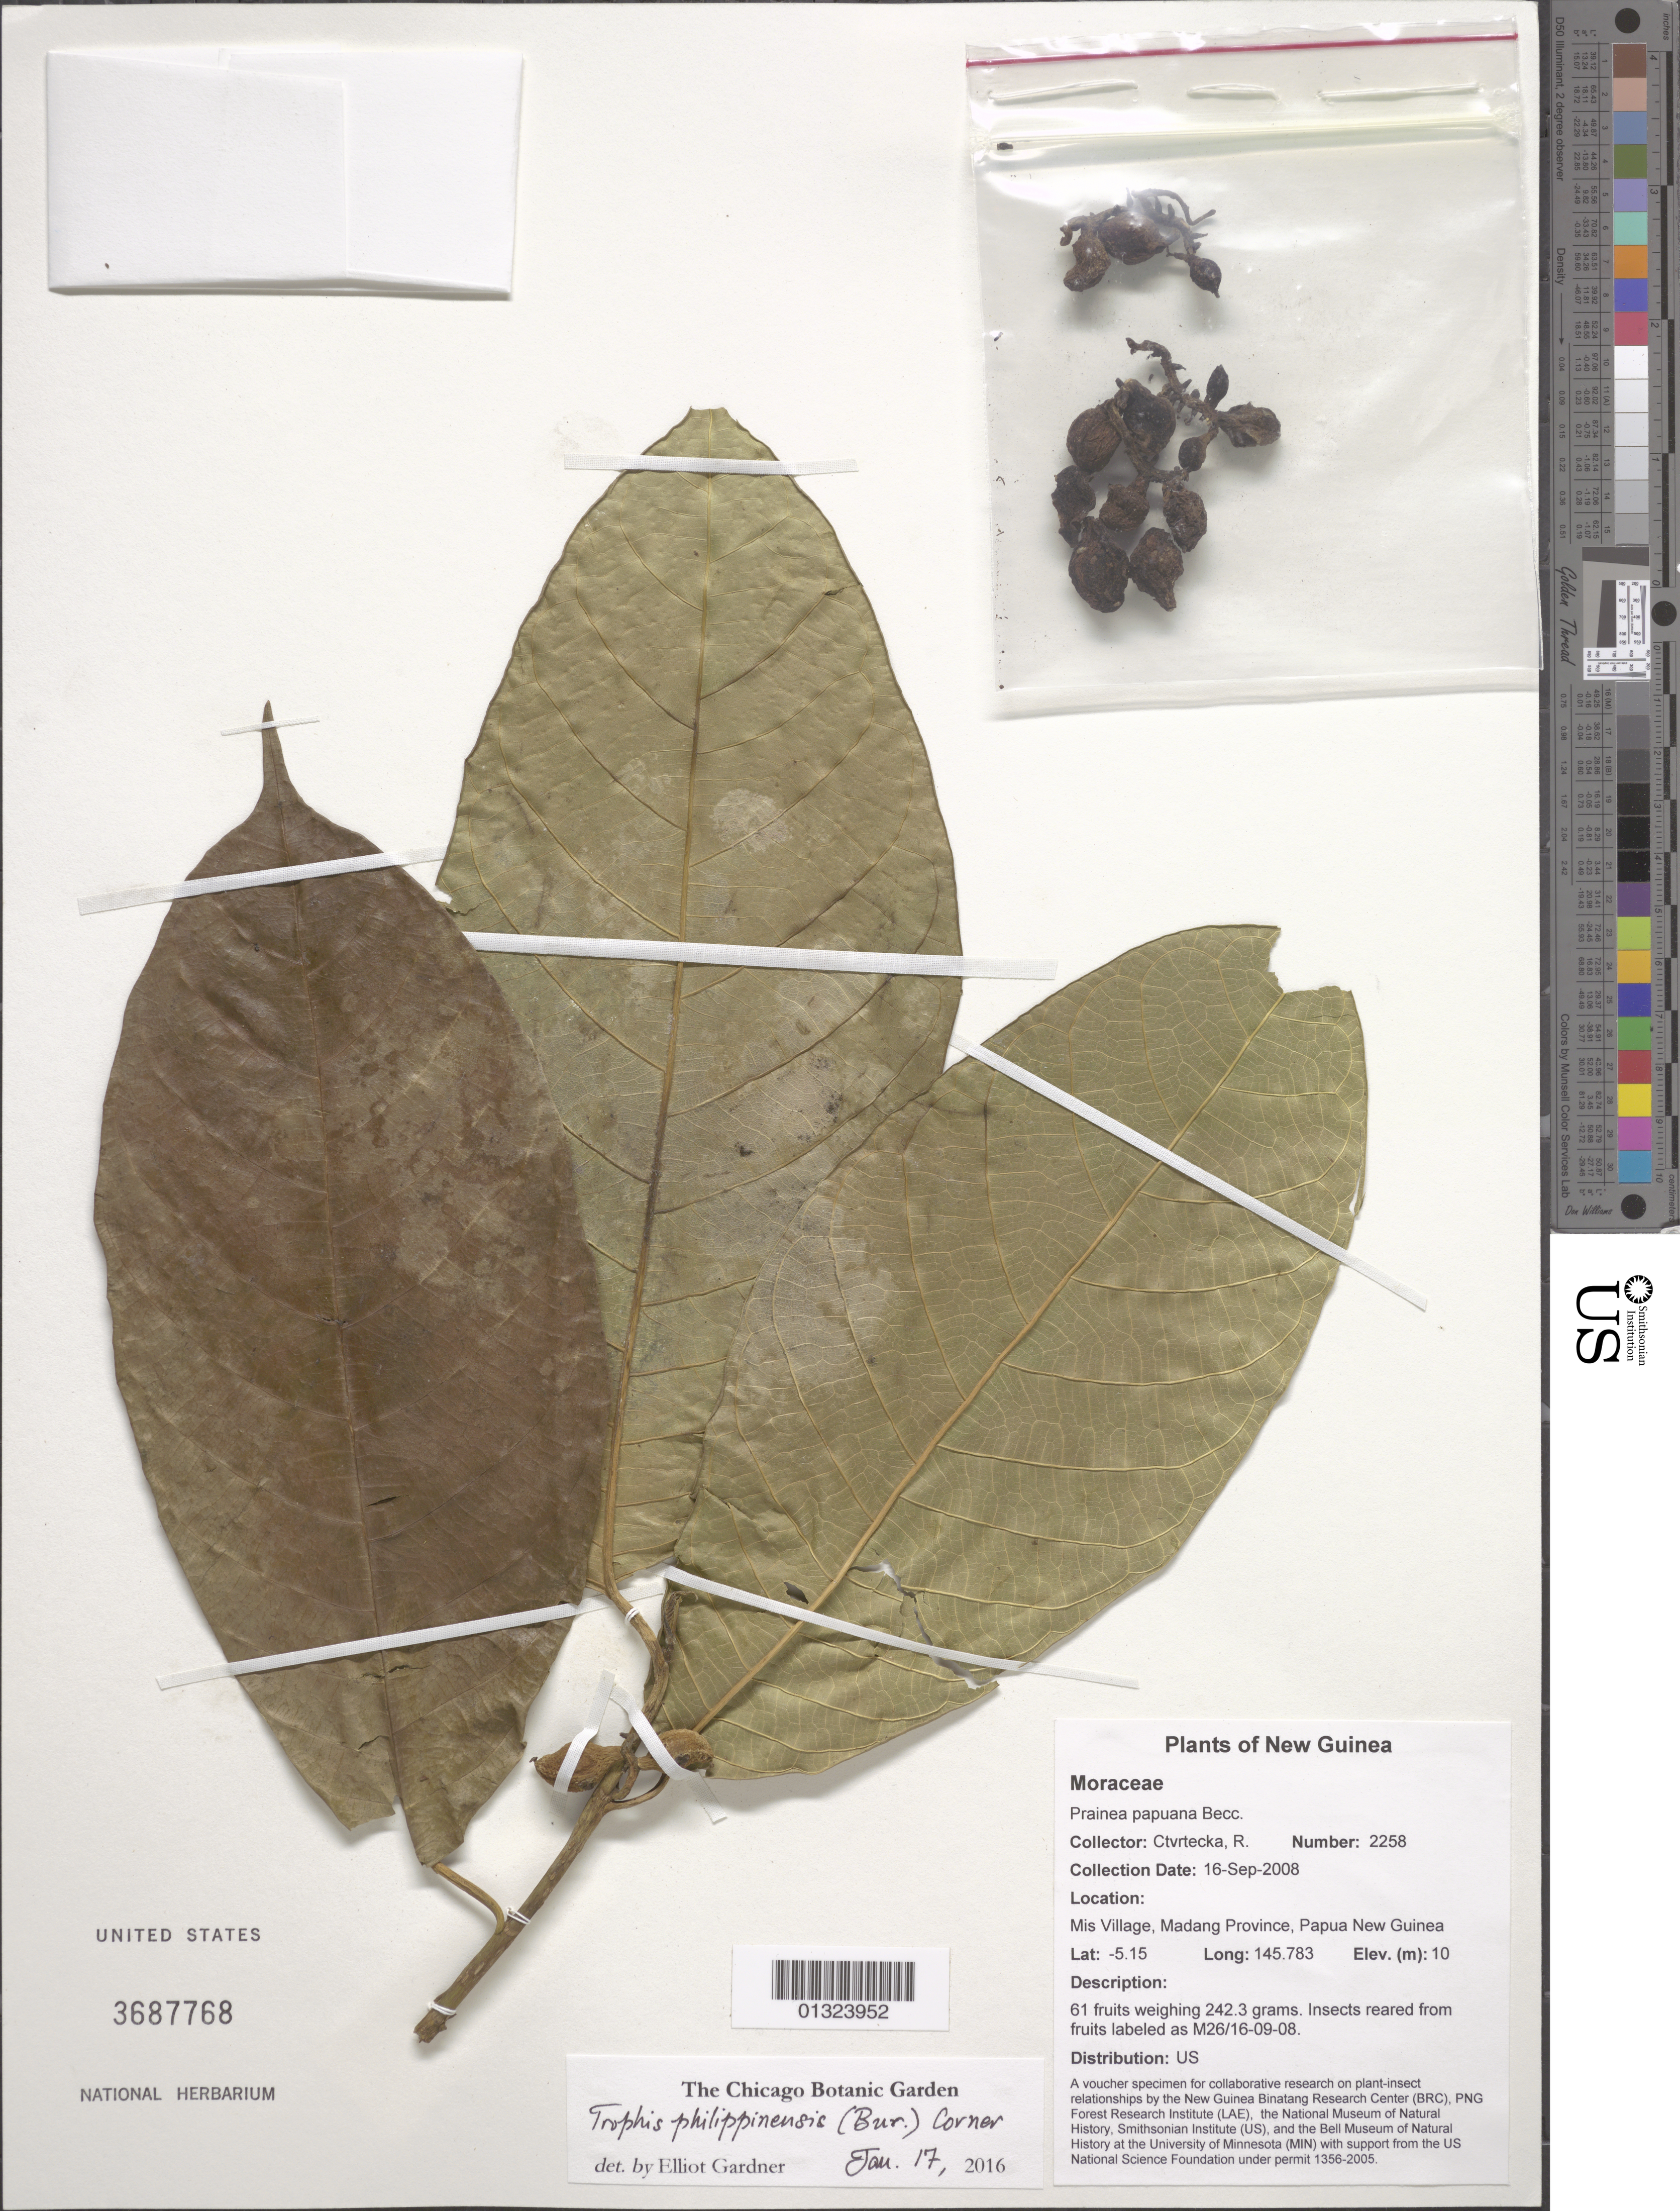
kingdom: Plantae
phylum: Tracheophyta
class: Magnoliopsida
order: Rosales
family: Moraceae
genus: Trophis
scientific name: Trophis phillipinensis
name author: Corner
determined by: Gardner, E.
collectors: R. Ctvrtecka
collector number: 2258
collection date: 2008-09-16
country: Papua New Guinea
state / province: Madang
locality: Mis Village.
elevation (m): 10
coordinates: -5.15, 145.783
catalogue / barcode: US 3687768